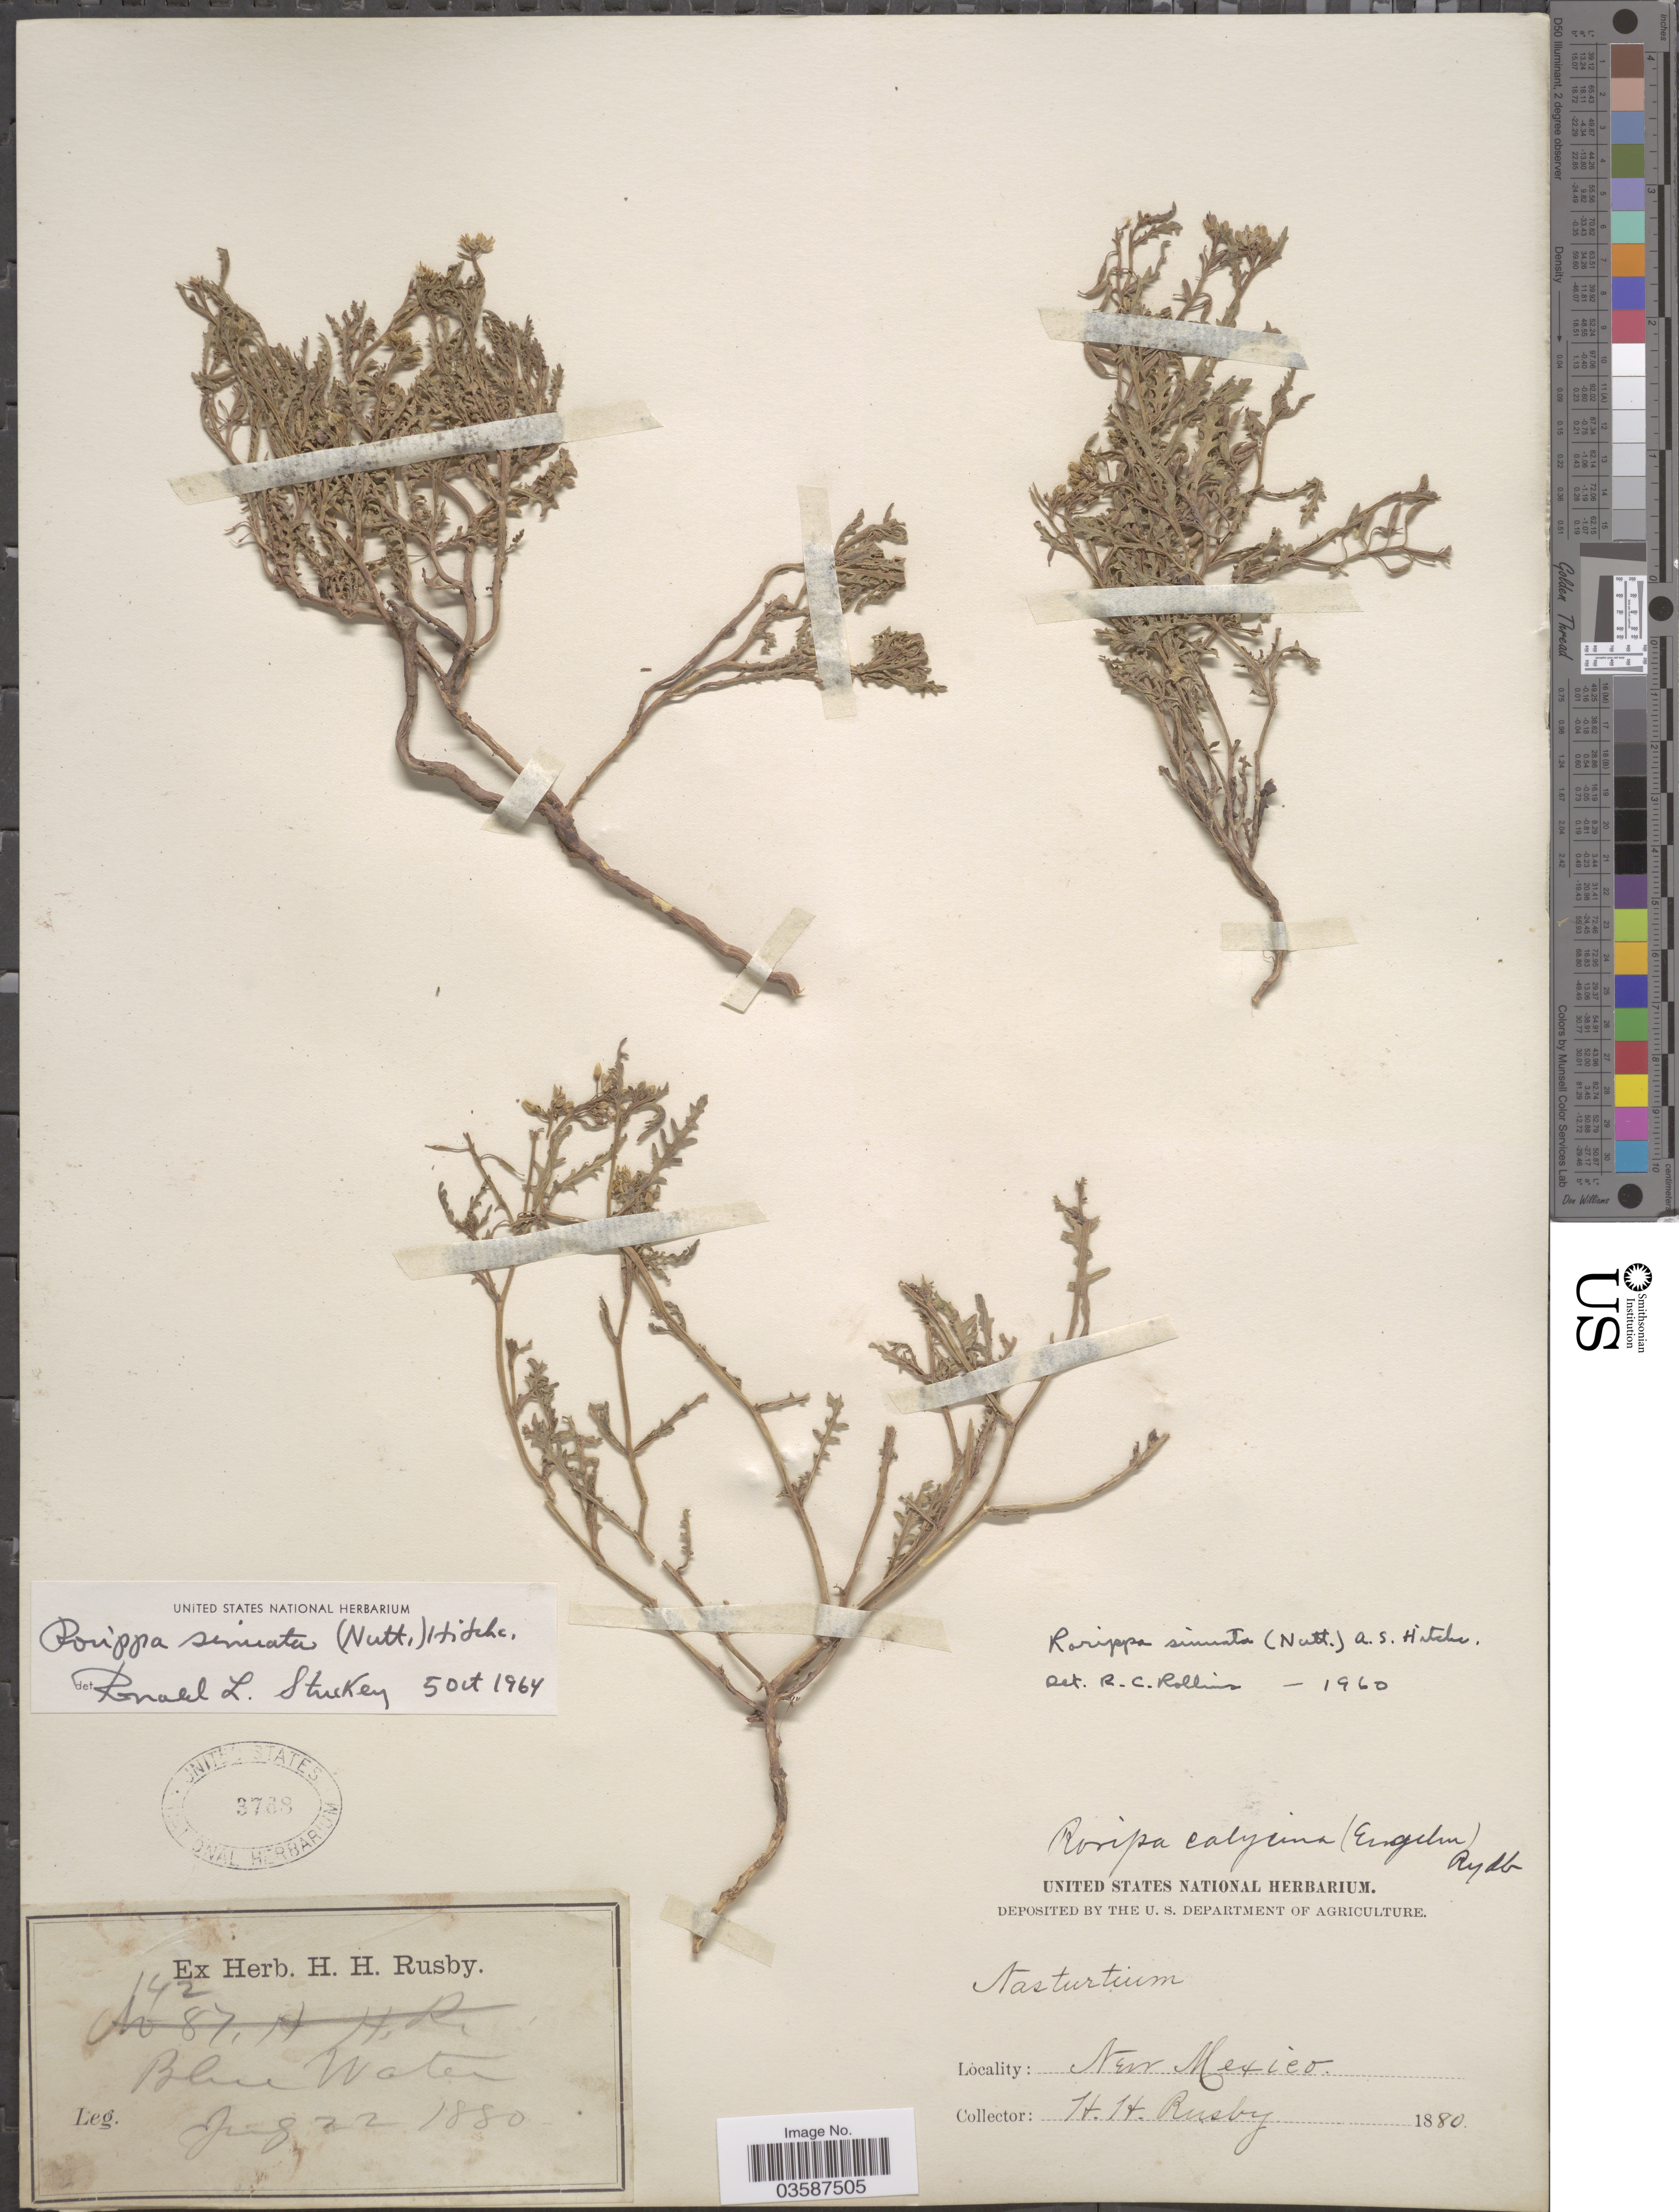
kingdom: Plantae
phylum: Tracheophyta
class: Magnoliopsida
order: Brassicales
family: Brassicaceae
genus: Rorippa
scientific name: Rorippa sinuata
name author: (Nutt.) Hitchc.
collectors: H. H. Rusby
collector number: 142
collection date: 1880-07-22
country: United States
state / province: New Mexico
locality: Blue water.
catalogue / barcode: US 3788